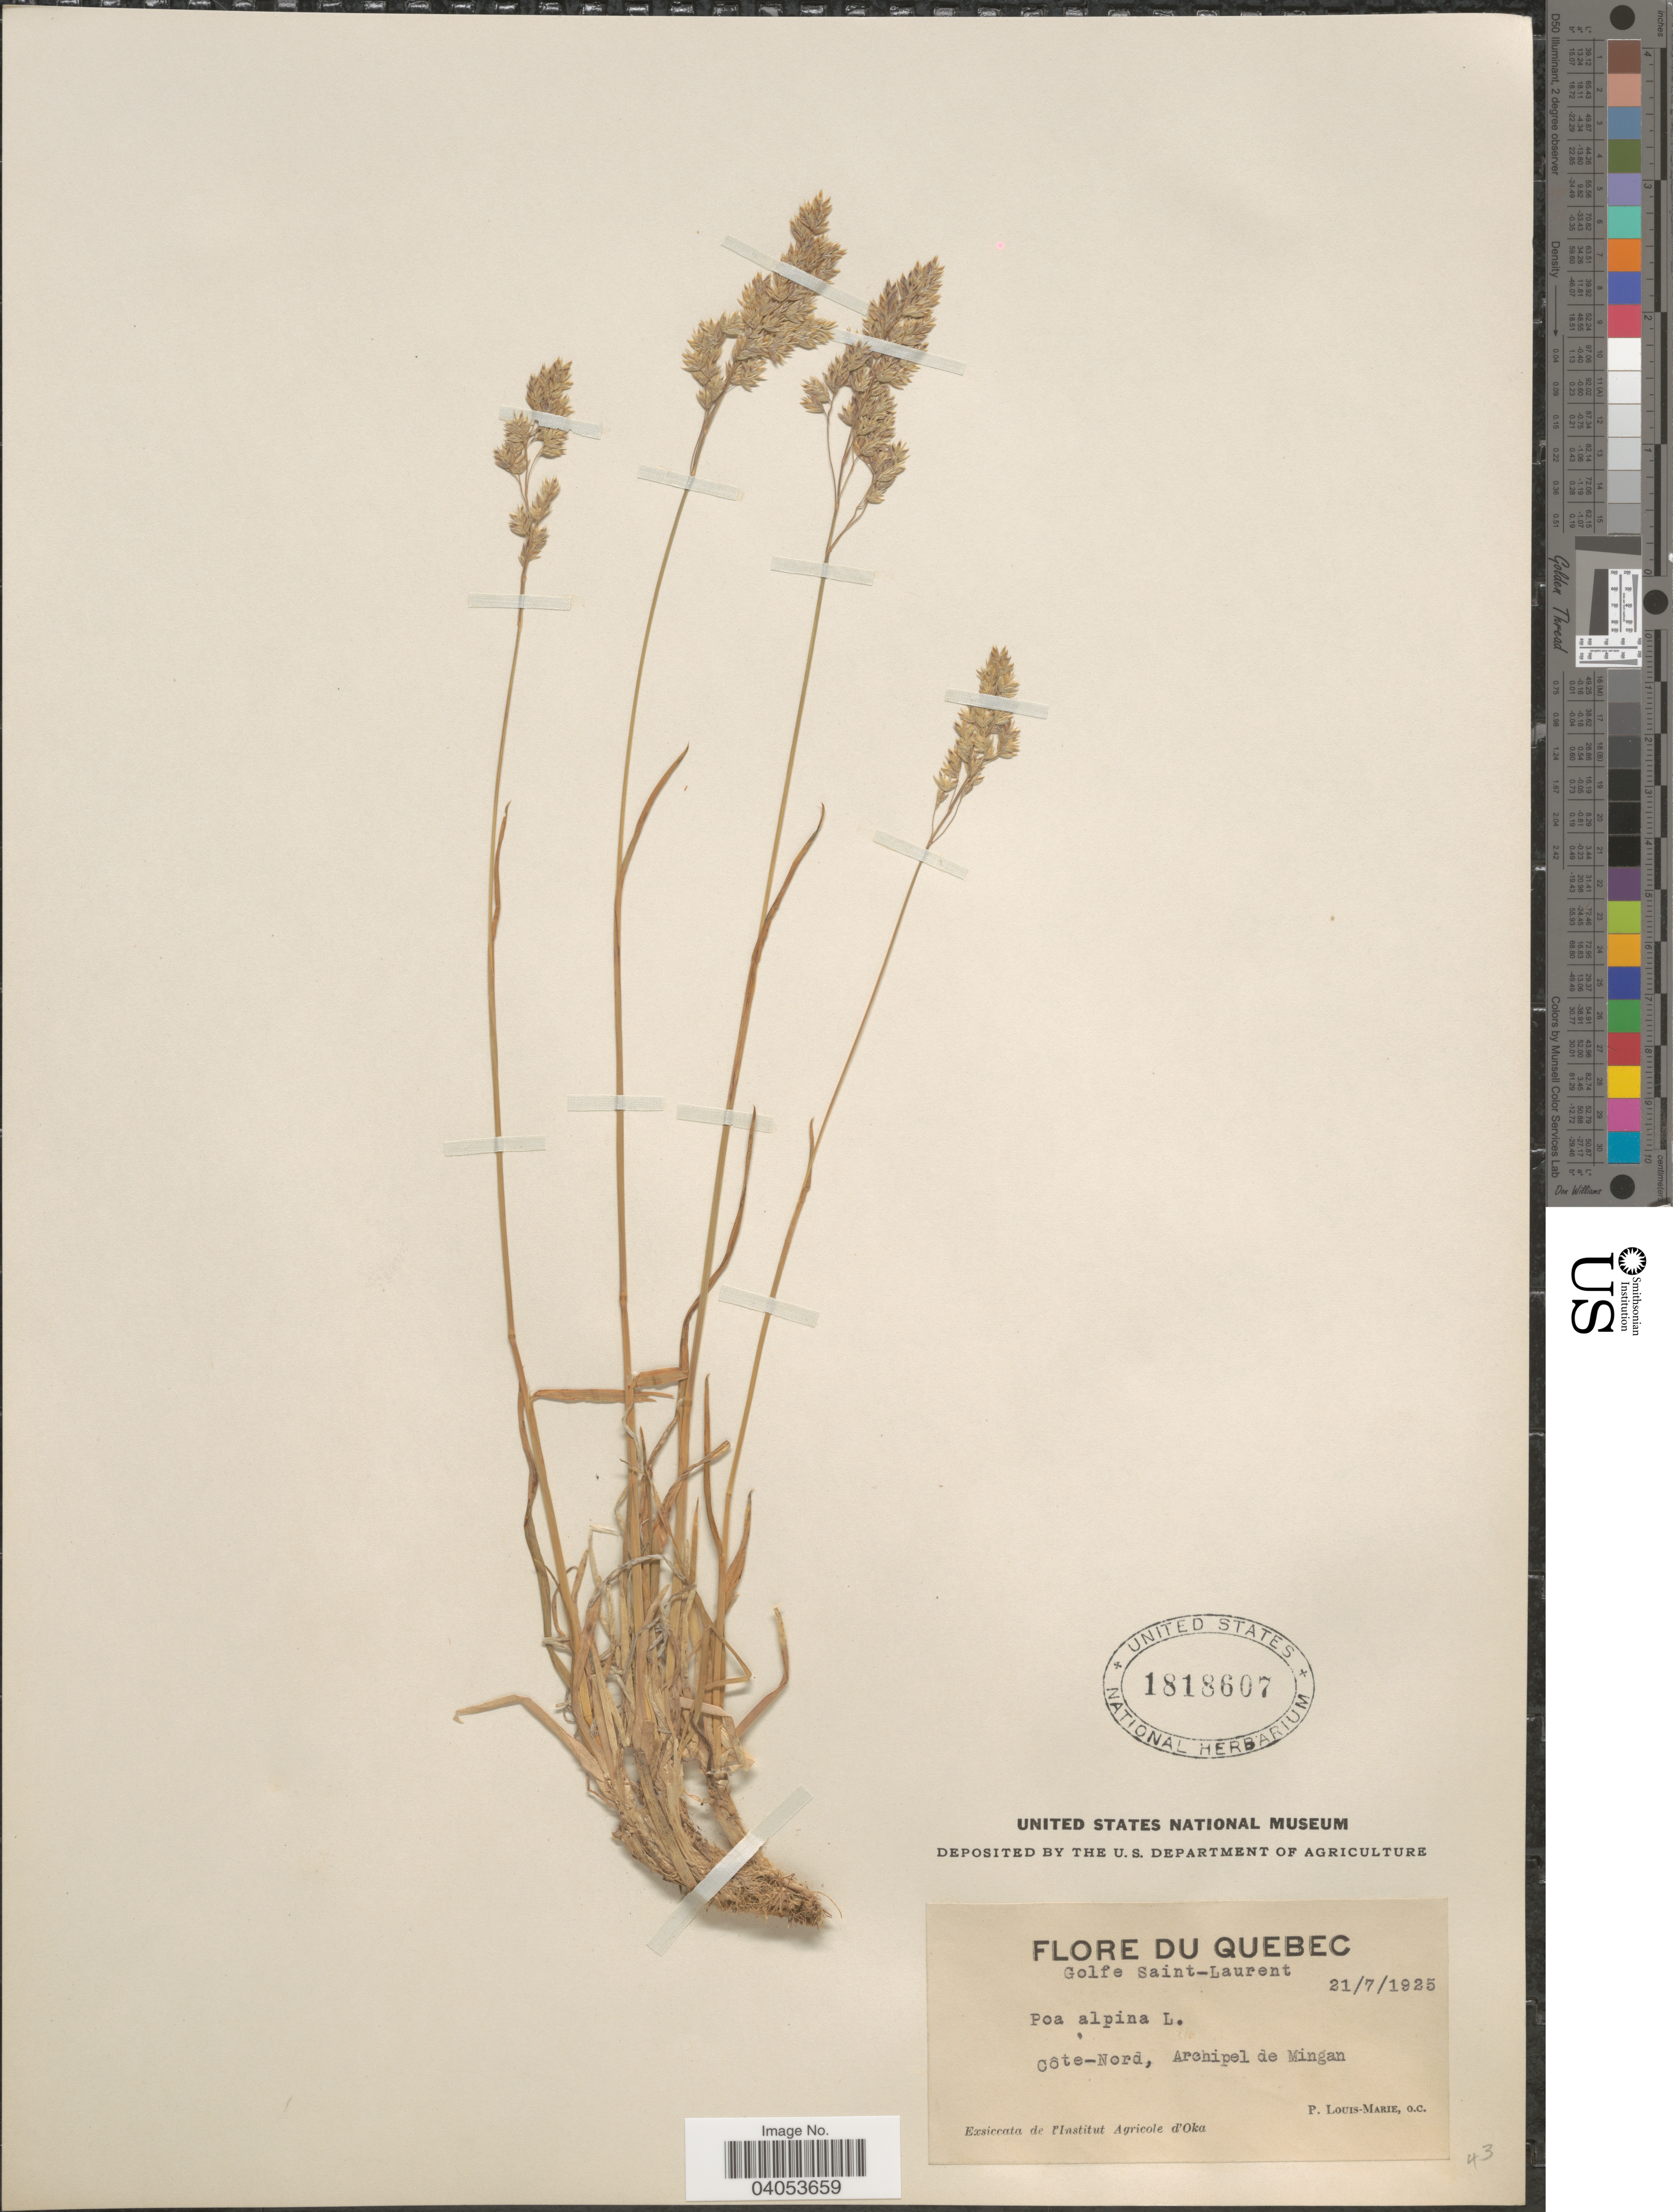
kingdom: Plantae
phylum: Tracheophyta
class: Liliopsida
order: Poales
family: Poaceae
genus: Poa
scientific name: Poa alpina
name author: L.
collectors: L.-M. LaLonde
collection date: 1925-07-21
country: Canada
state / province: Quebec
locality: Golfe Saint-Laurent. Côte-Nord, Archipel de Mingan.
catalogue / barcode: US 1818607